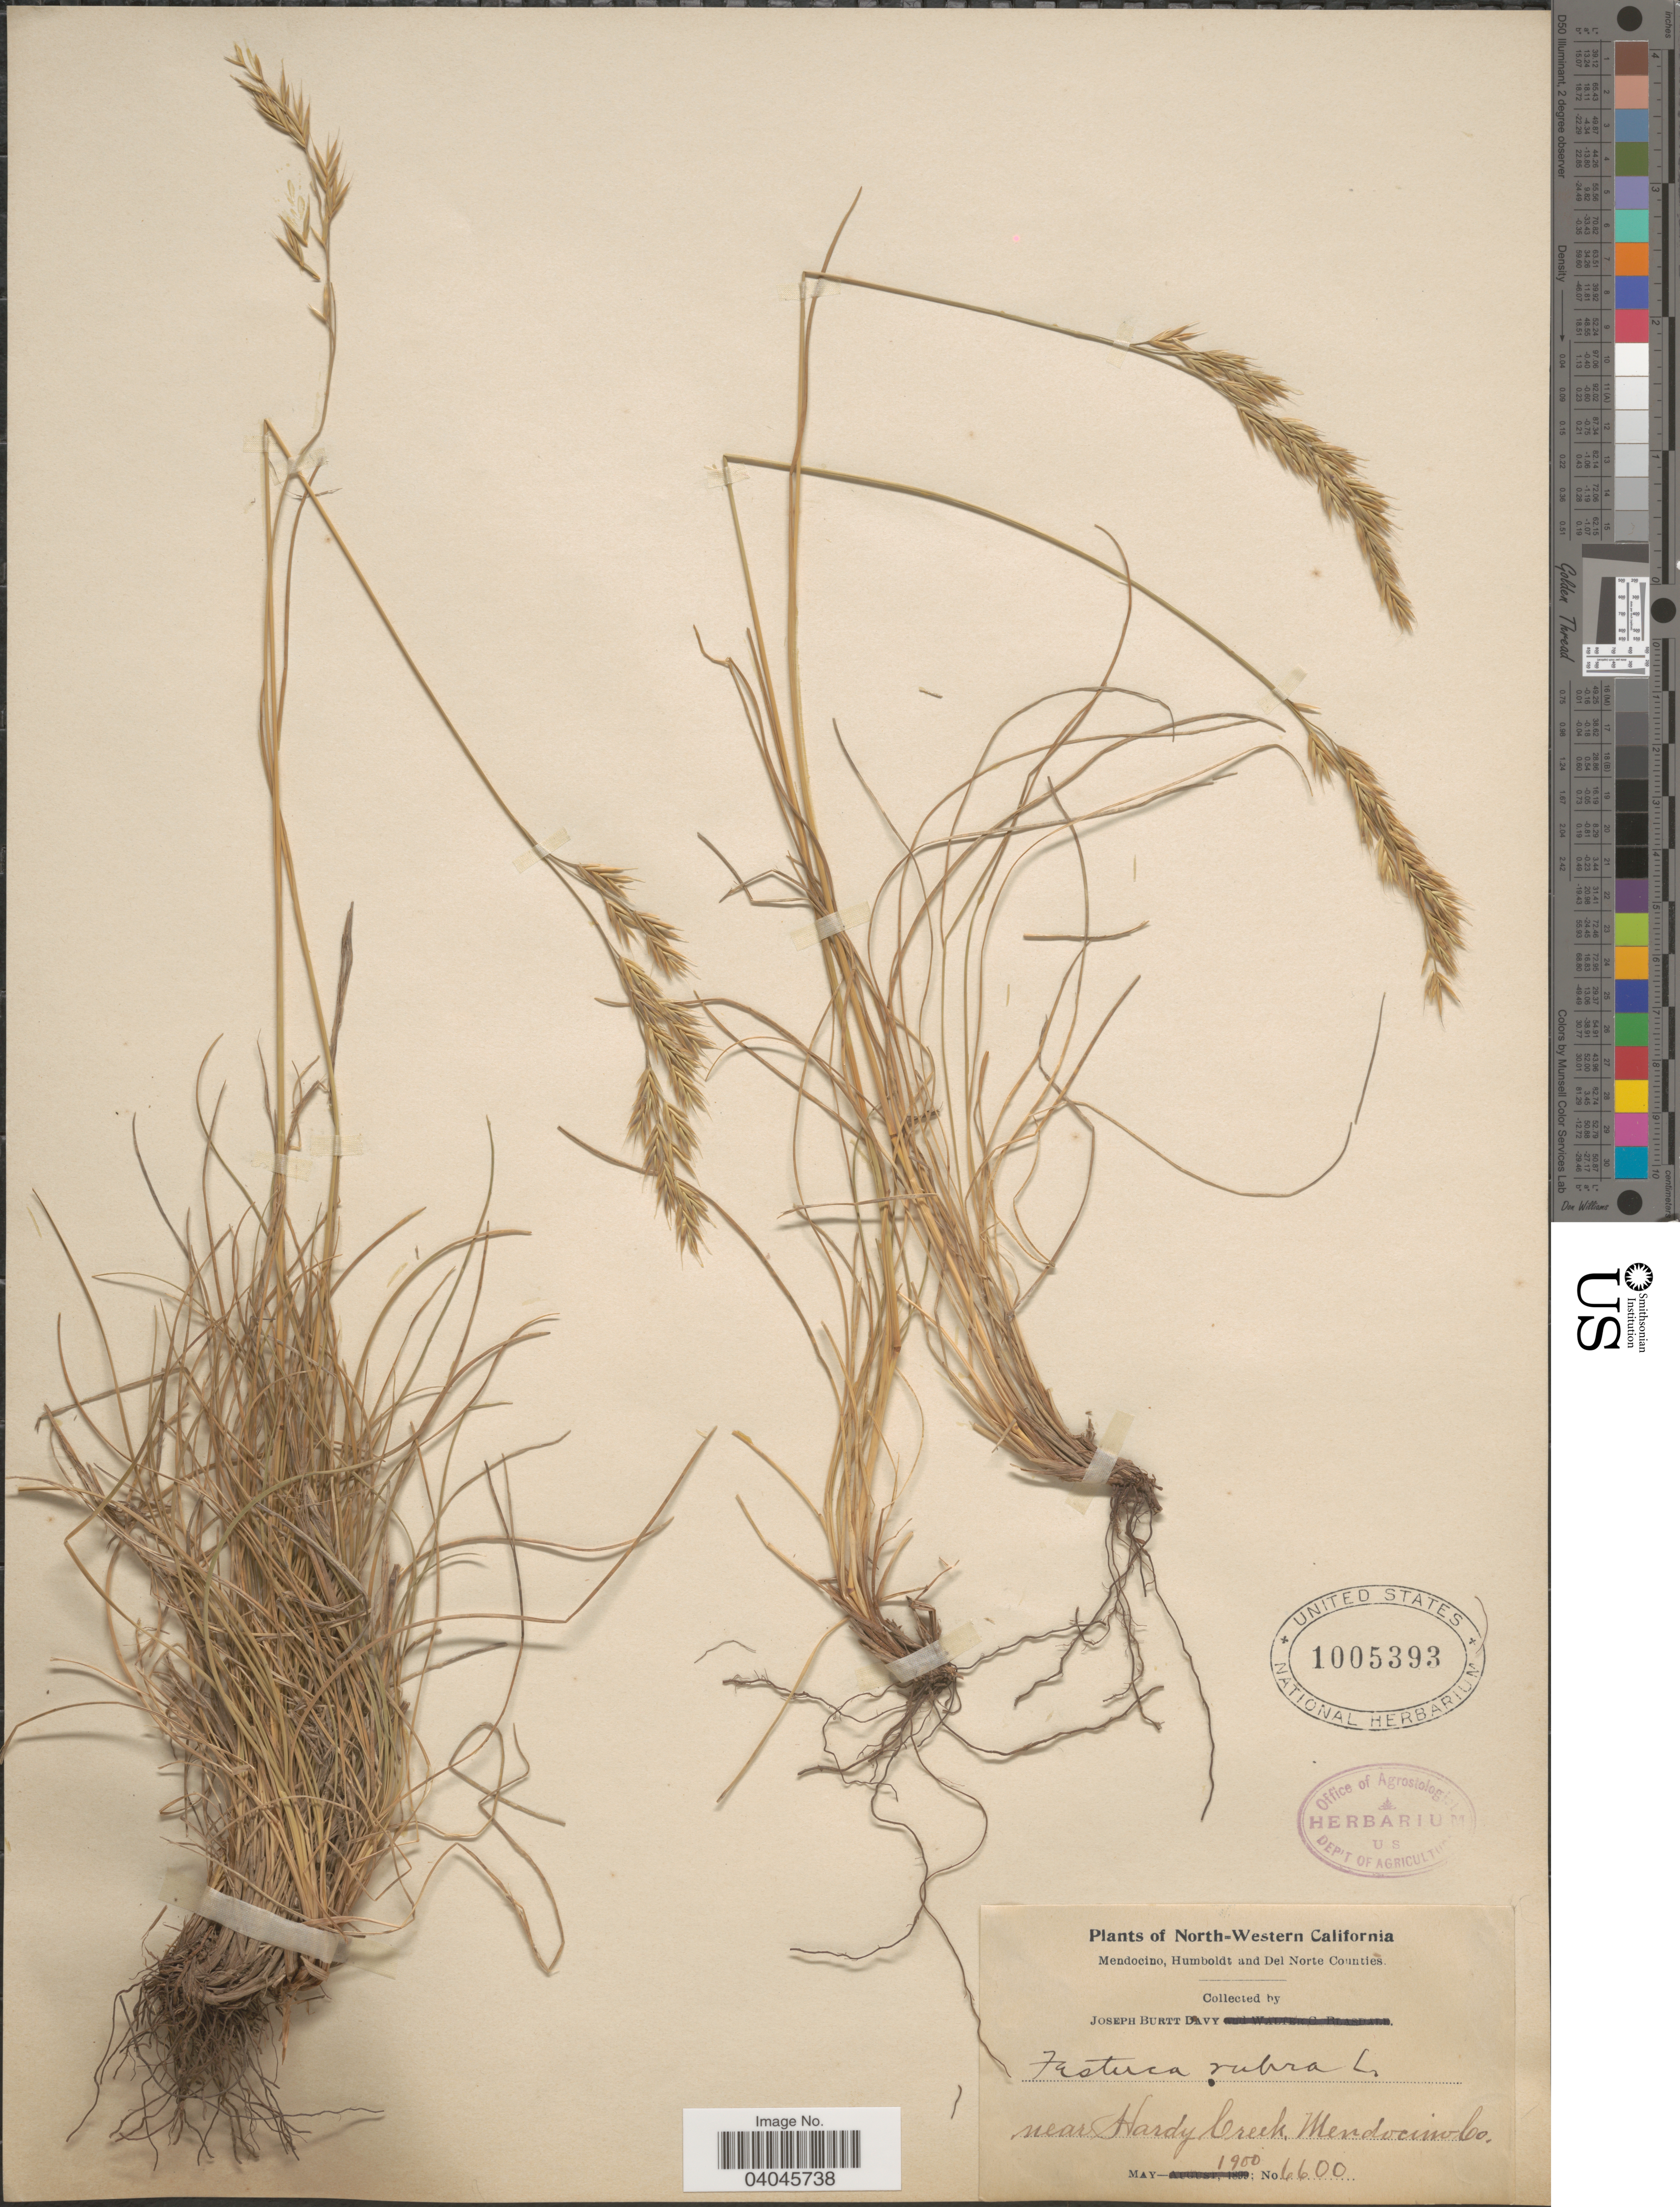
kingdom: Plantae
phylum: Tracheophyta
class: Liliopsida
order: Poales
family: Poaceae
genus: Festuca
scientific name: Festuca rubra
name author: L.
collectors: J. Burtt Davy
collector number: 6600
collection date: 1900-05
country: United States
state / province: California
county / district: Mendocino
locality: North-Western California. Near Hardy Creek. Mendocino Co.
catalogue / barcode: US 1005393